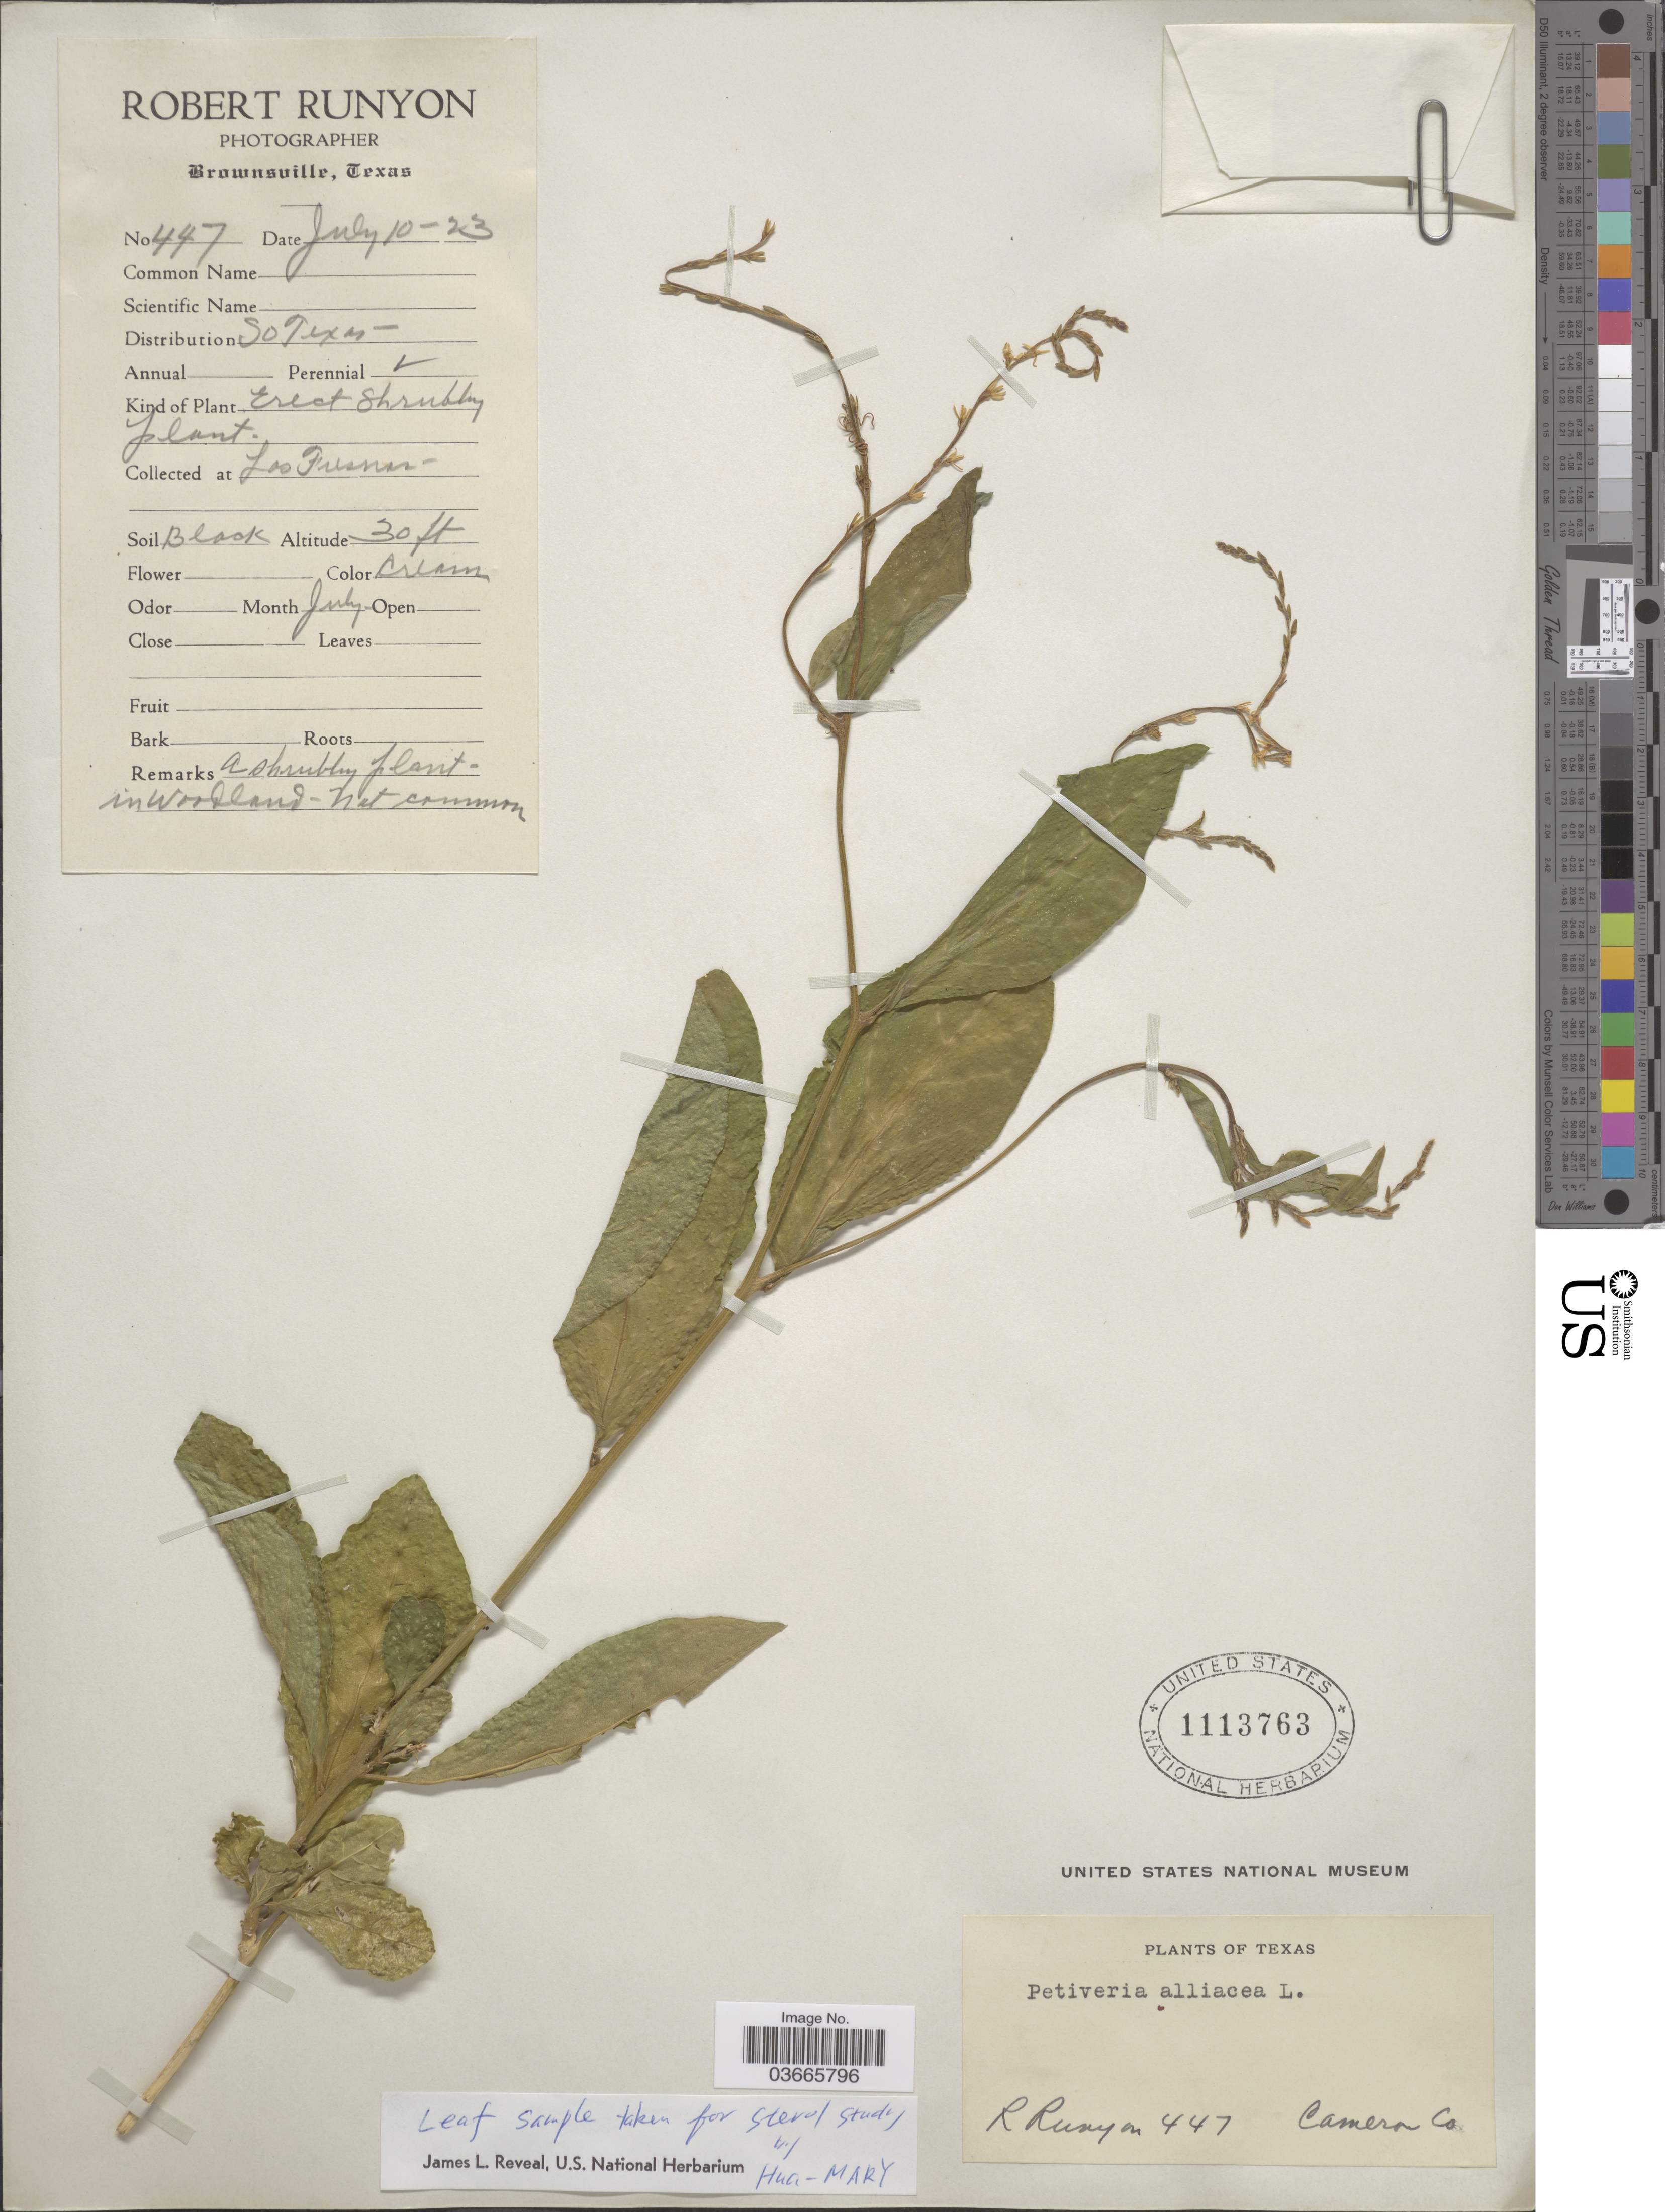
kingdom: Plantae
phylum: Tracheophyta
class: Magnoliopsida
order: Caryophyllales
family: Phytolaccaceae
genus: Petiveria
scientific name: Petiveria alliacea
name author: L.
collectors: R. Runyon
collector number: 497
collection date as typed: Transcribed d/m/y: 10/7/23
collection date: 1923-07-10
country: United States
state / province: Texas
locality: Cameron Co. Los Fresnos.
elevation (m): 9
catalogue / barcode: US 1113763